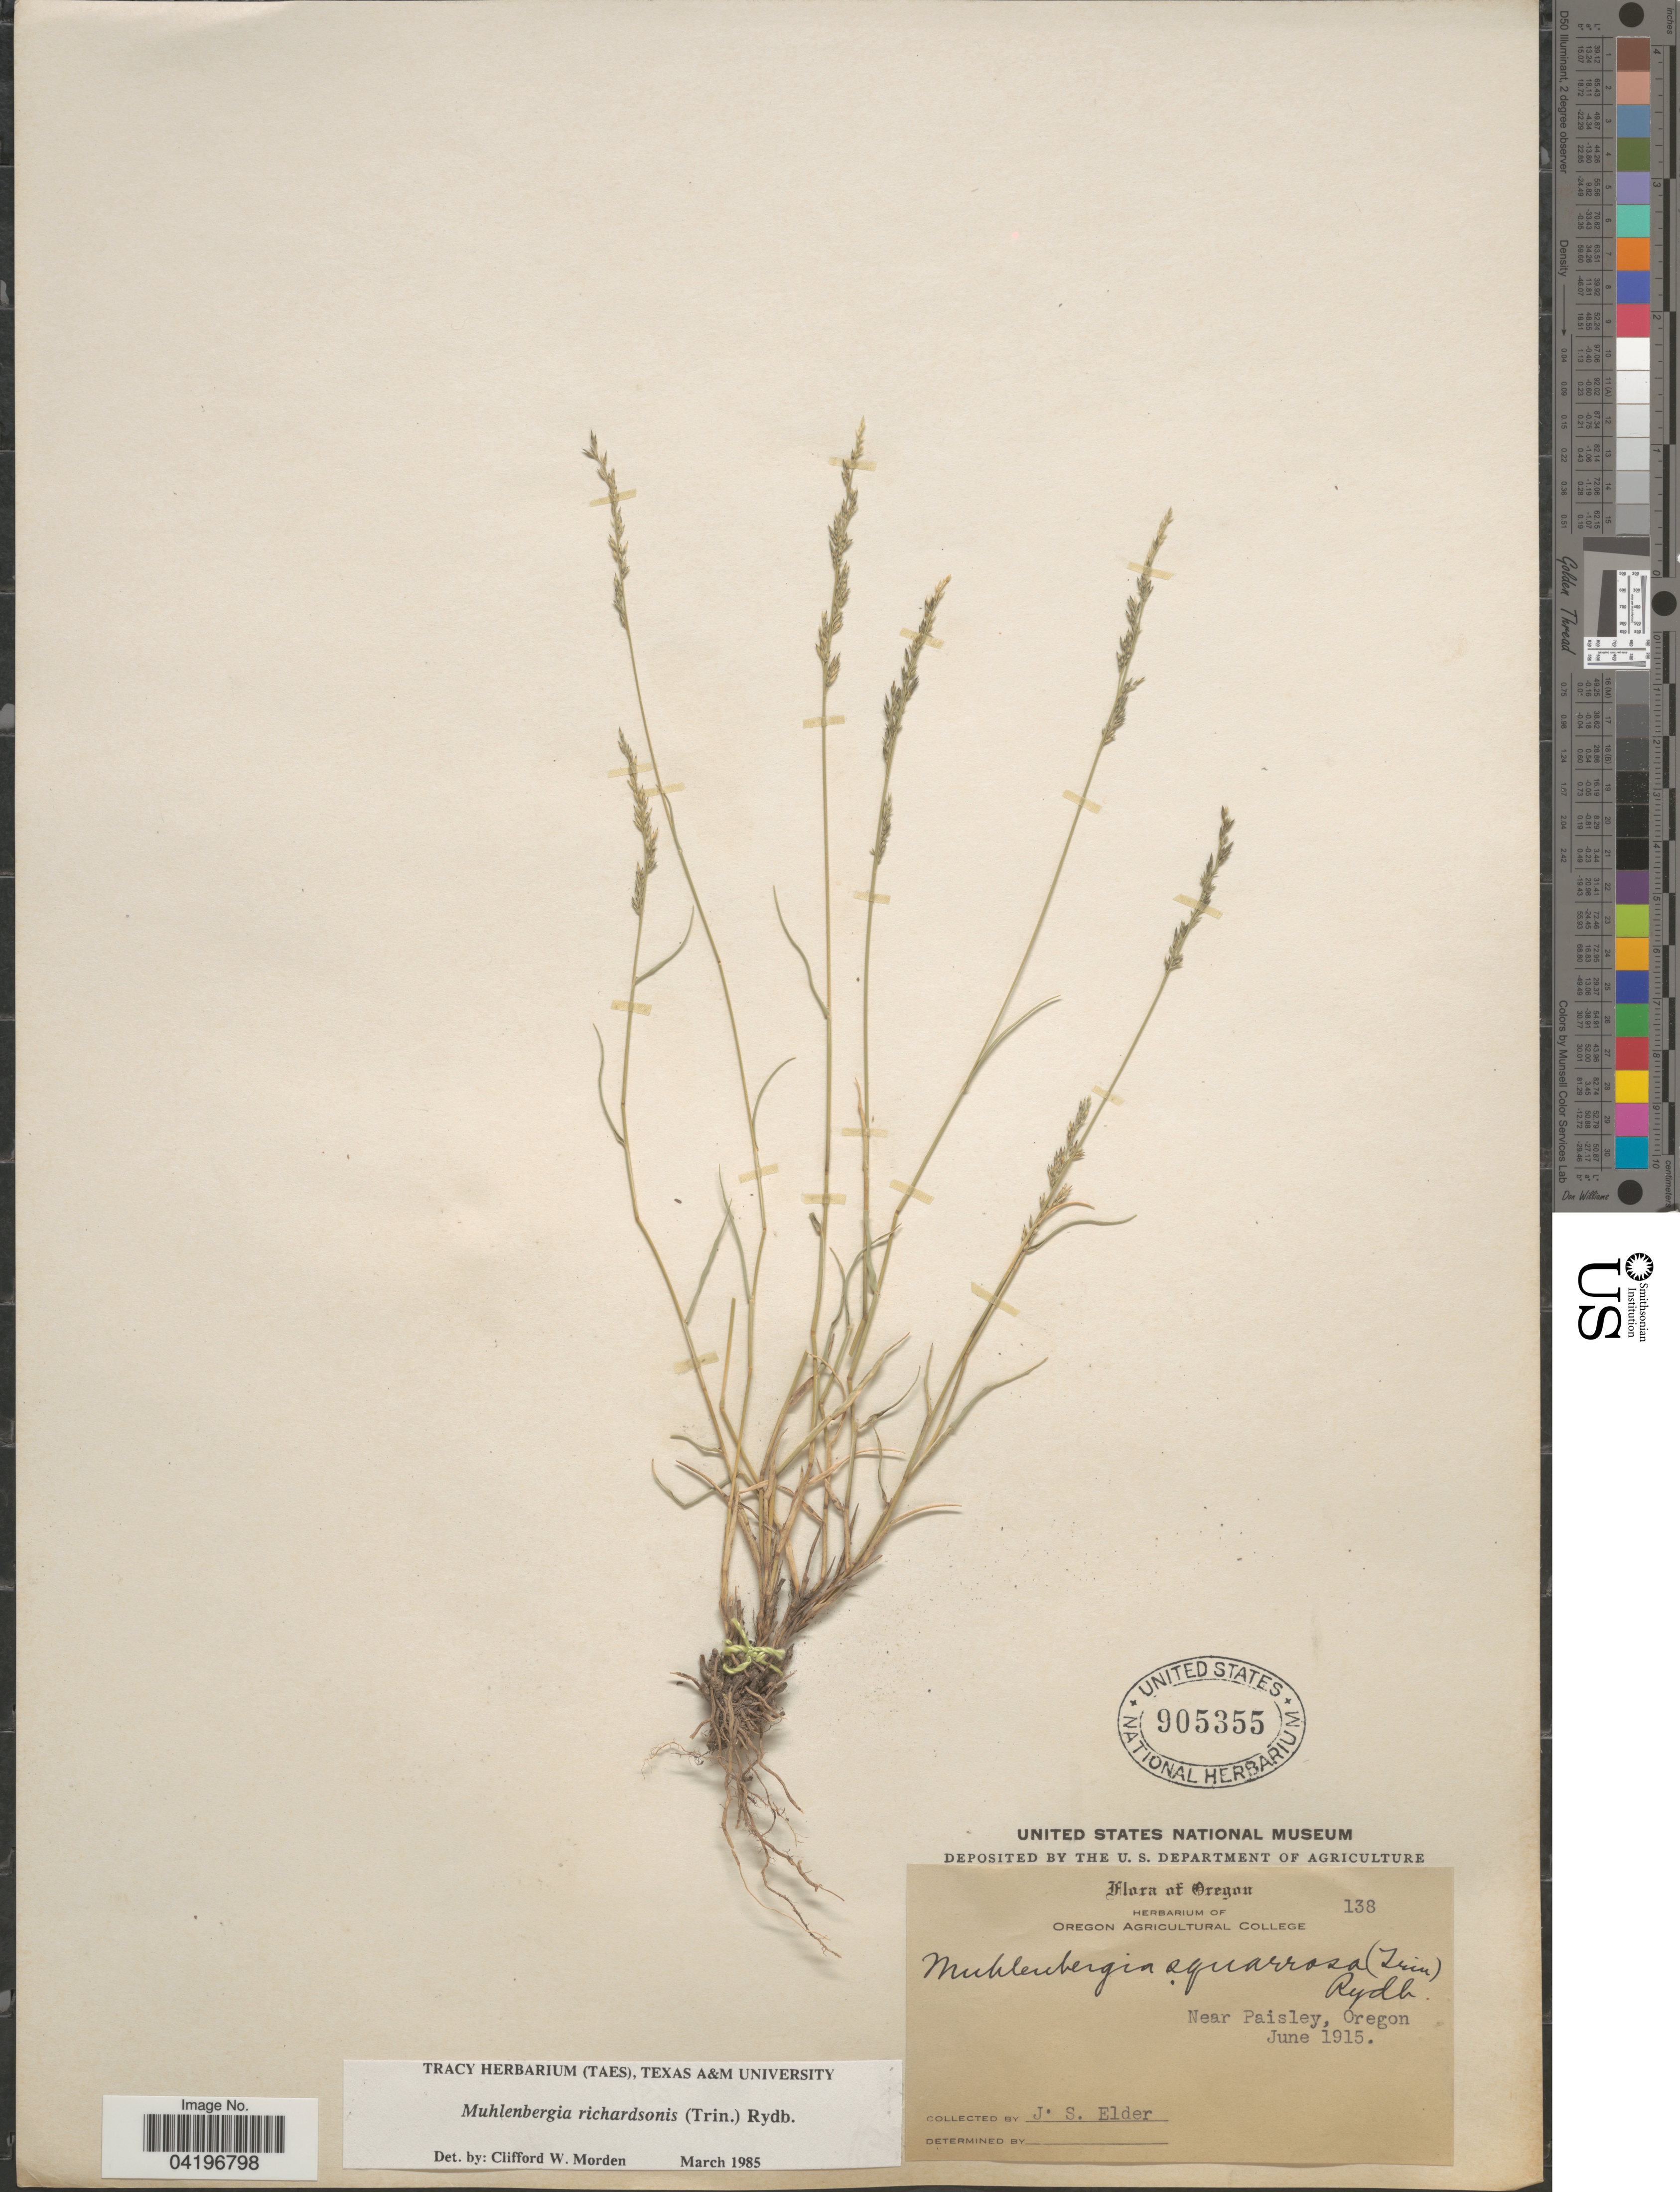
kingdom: Plantae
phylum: Tracheophyta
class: Liliopsida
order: Poales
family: Poaceae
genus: Muhlenbergia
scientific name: Muhlenbergia richardsonis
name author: (Trin.) Rydb.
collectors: J. Elder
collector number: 138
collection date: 1915-06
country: United States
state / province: Oregon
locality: Near Paisley.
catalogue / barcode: US 905355